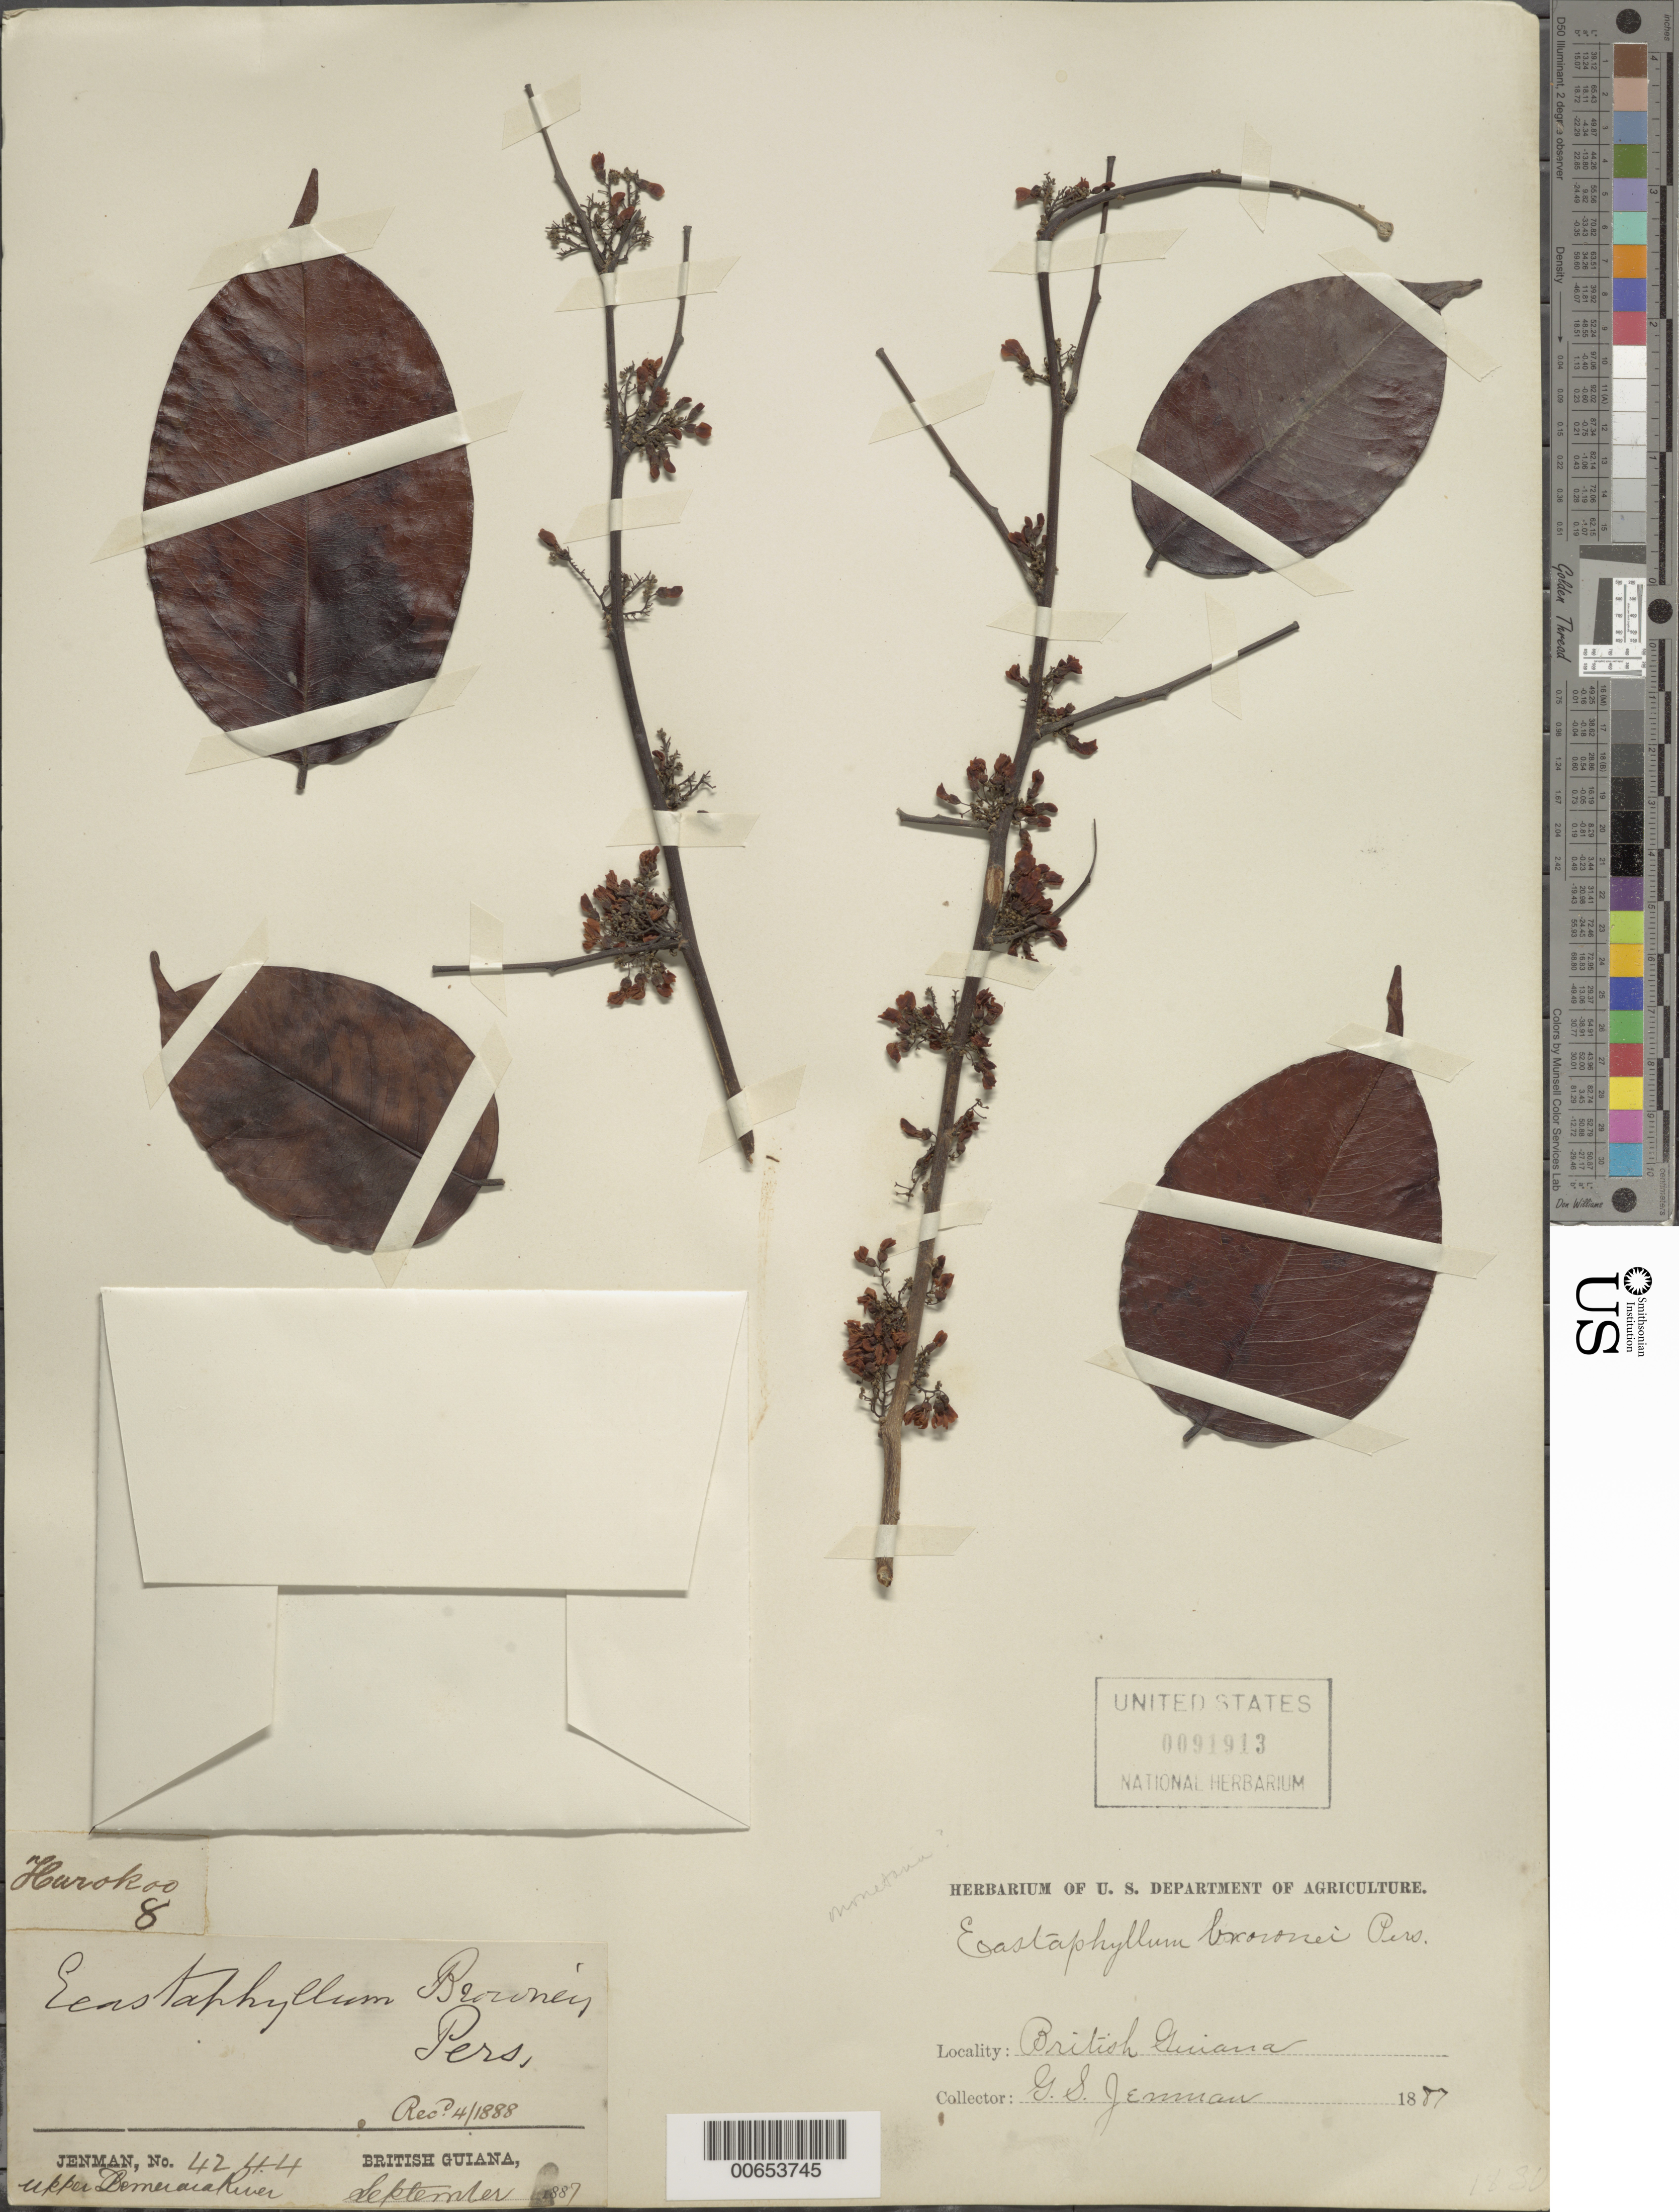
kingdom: Plantae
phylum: Tracheophyta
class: Magnoliopsida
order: Fabales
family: Fabaceae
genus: Dalbergia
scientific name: Dalbergia monetaria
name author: L. f.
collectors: G. S. Jenman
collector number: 4244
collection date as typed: September 1887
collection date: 1887-09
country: Guyana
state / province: U. Demerara-Berbice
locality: Upper Demerara River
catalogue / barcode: US 91913